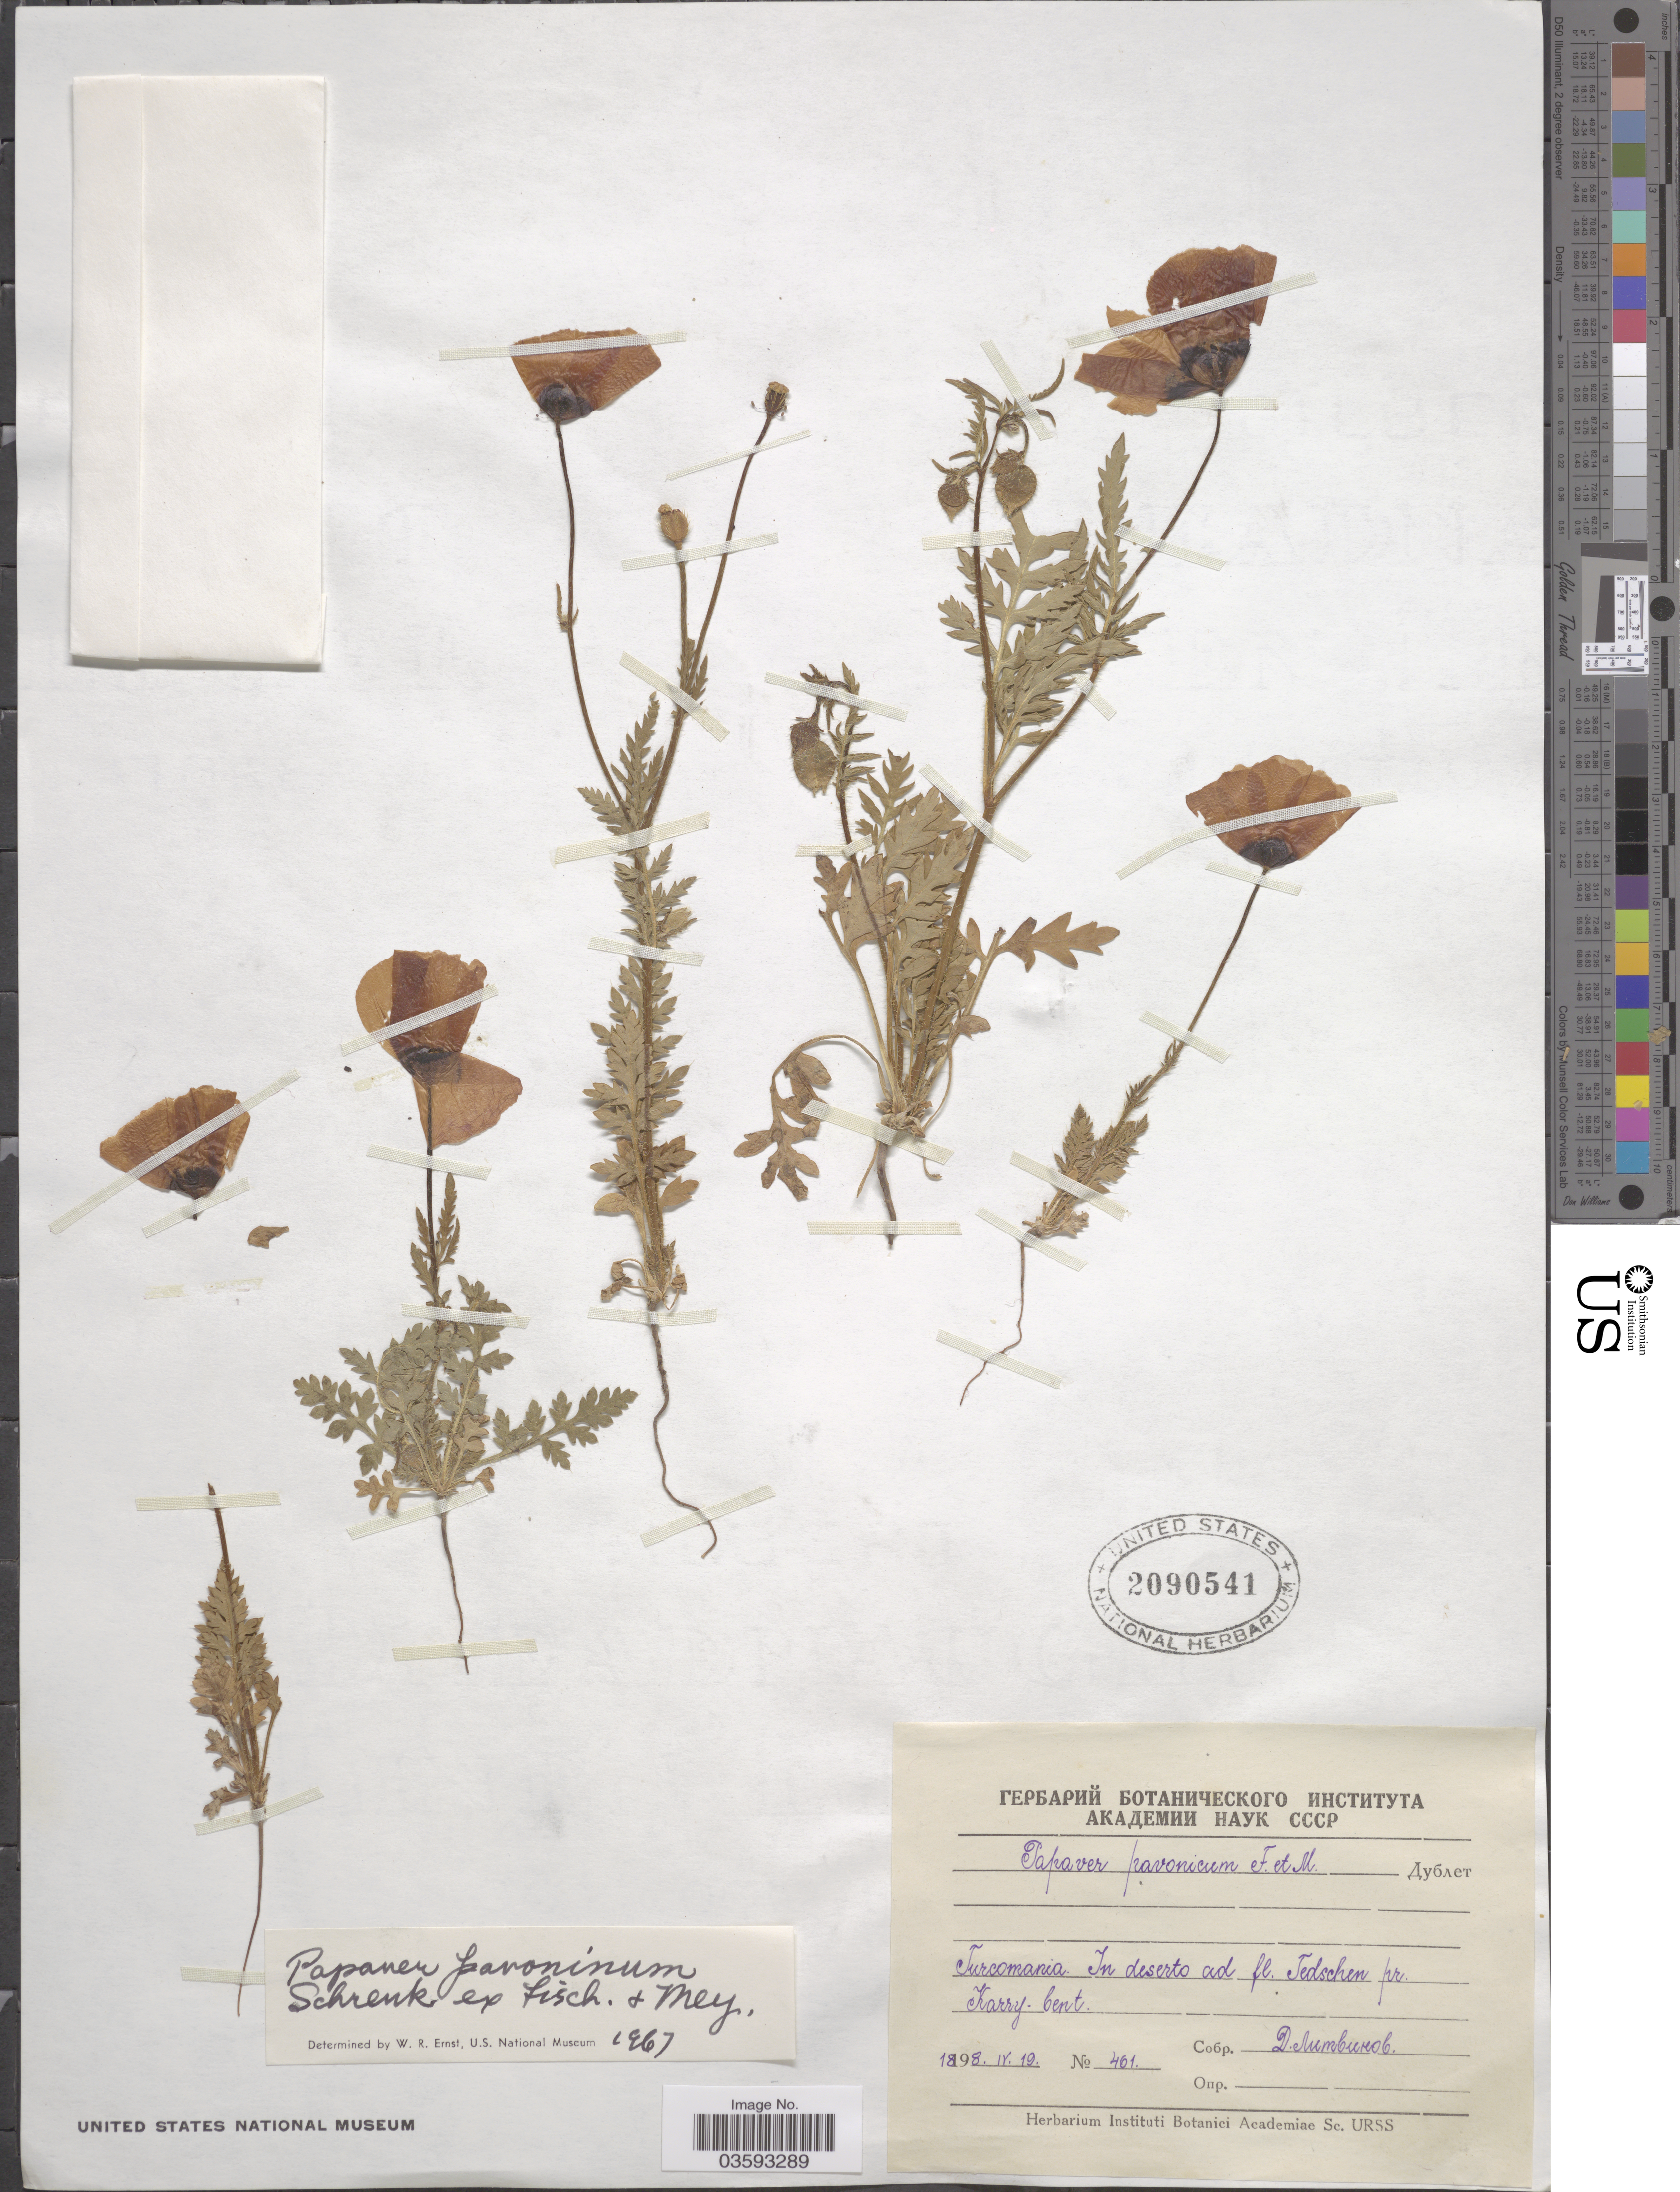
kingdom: Plantae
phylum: Tracheophyta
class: Magnoliopsida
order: Ranunculales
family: Papaveraceae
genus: Papaver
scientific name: Papaver pavoninum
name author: C.A. Mey.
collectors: D. Litvinov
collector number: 461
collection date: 1898-04-19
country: Turkmenistan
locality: Turcomania. In deserto ad fl. Tedschen pr. Karry. bent.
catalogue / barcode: US 2090541